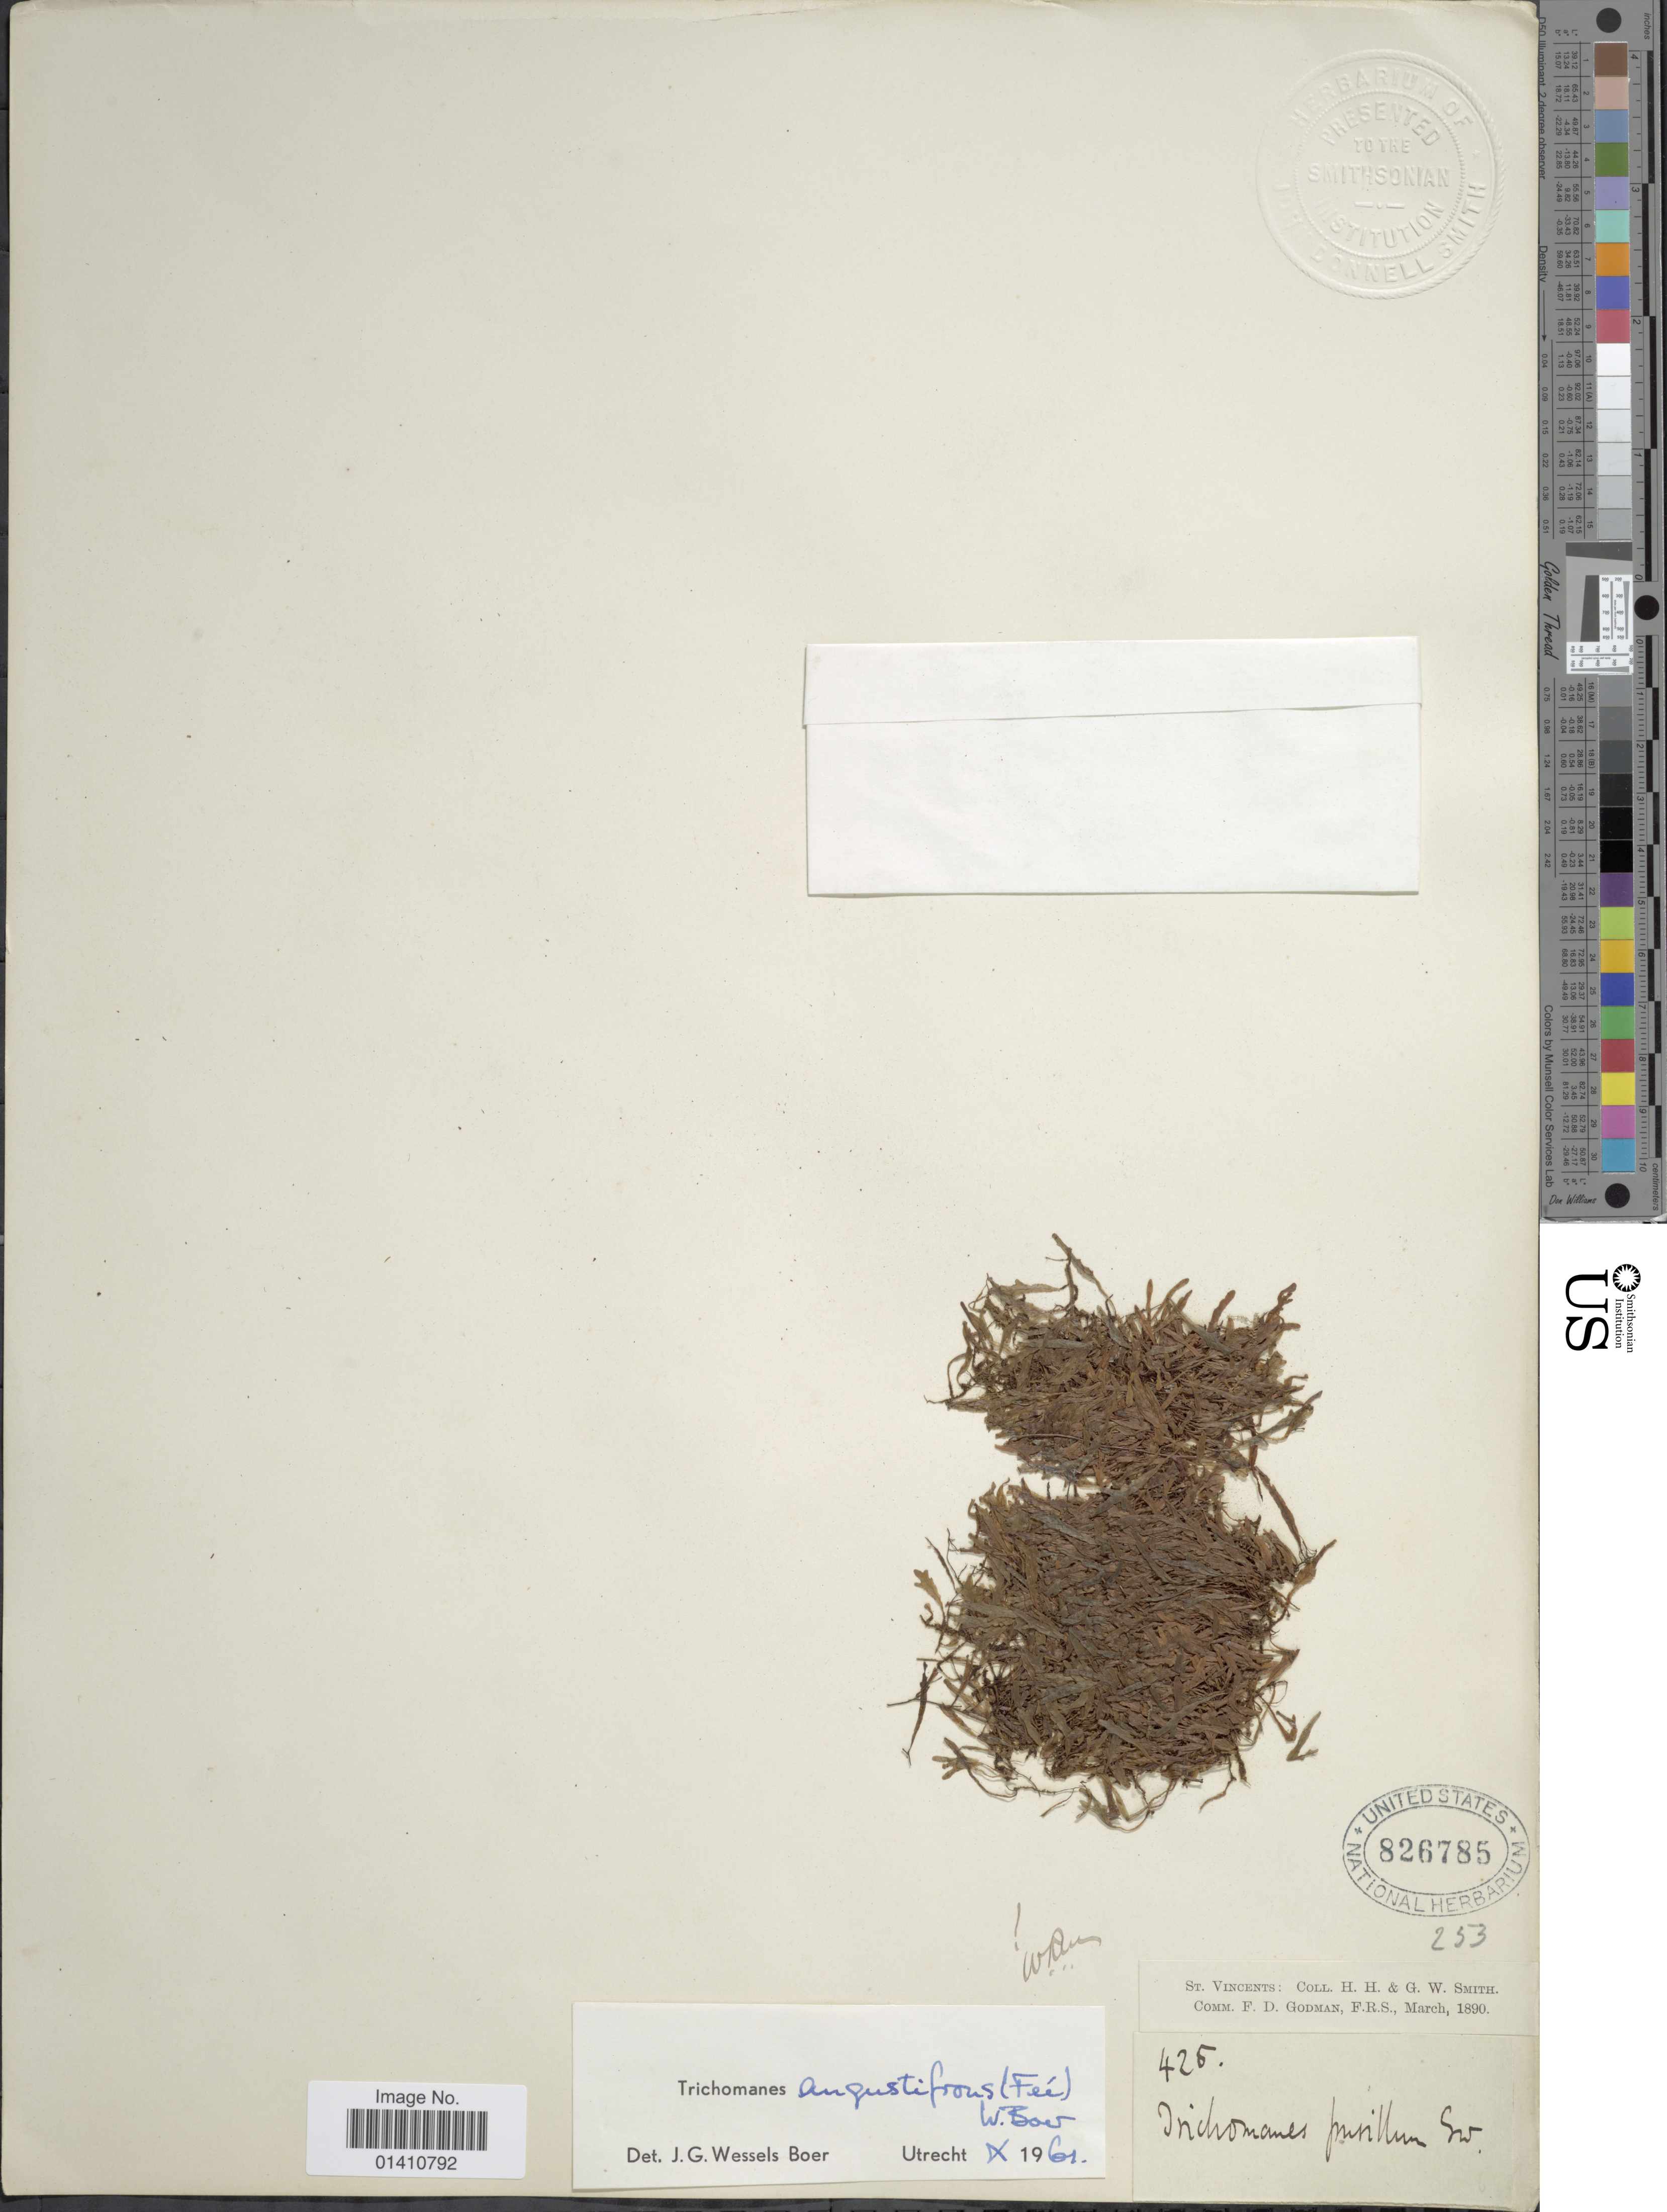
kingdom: Plantae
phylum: Tracheophyta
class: Polypodiopsida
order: Hymenophyllales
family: Hymenophyllaceae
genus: Didymoglossum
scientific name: Didymoglossum angustifrons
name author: Fée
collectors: H. H. Smith & G. Smith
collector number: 425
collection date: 1890-03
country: St. Vincent - Grenadines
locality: St. Vincent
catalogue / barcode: US 826785